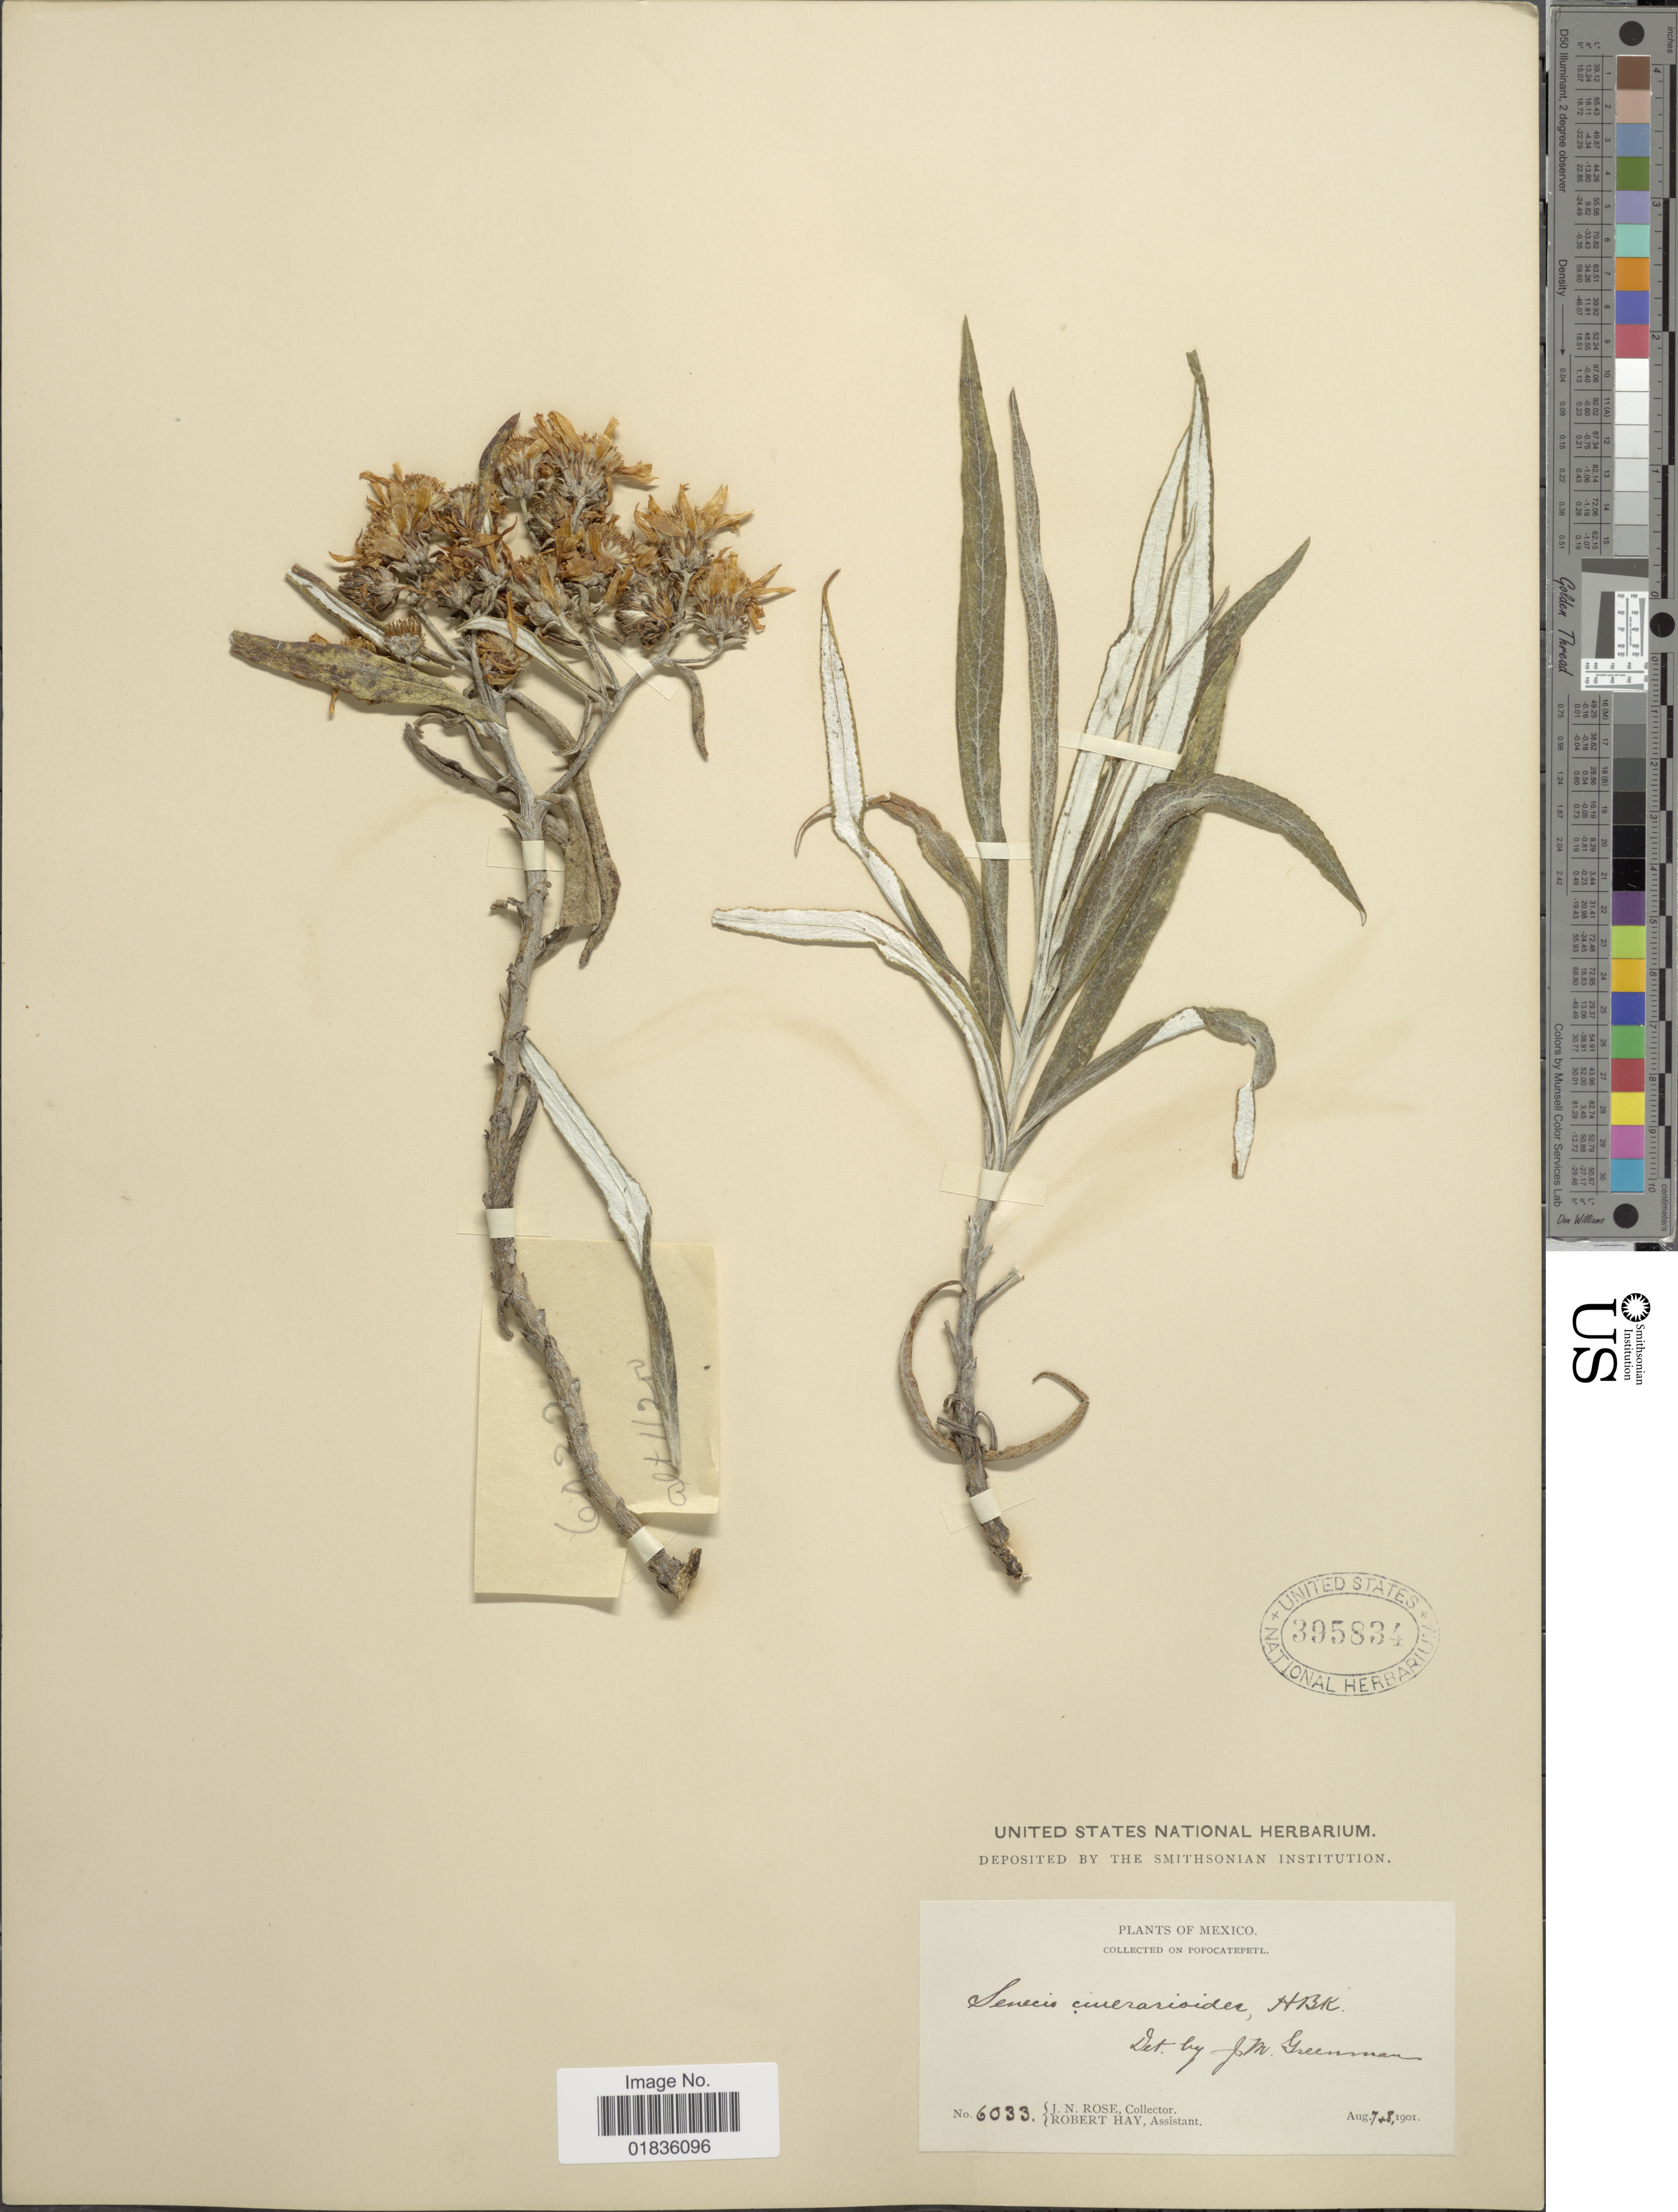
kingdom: Plantae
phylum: Tracheophyta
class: Magnoliopsida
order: Asterales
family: Asteraceae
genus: Senecio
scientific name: Senecio cinerarioides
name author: Kunth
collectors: J. N. Rose & R. Hay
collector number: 6033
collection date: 1901-08-07/1901-08-08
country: Mexico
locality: On Popocatapetl.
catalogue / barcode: US 395834